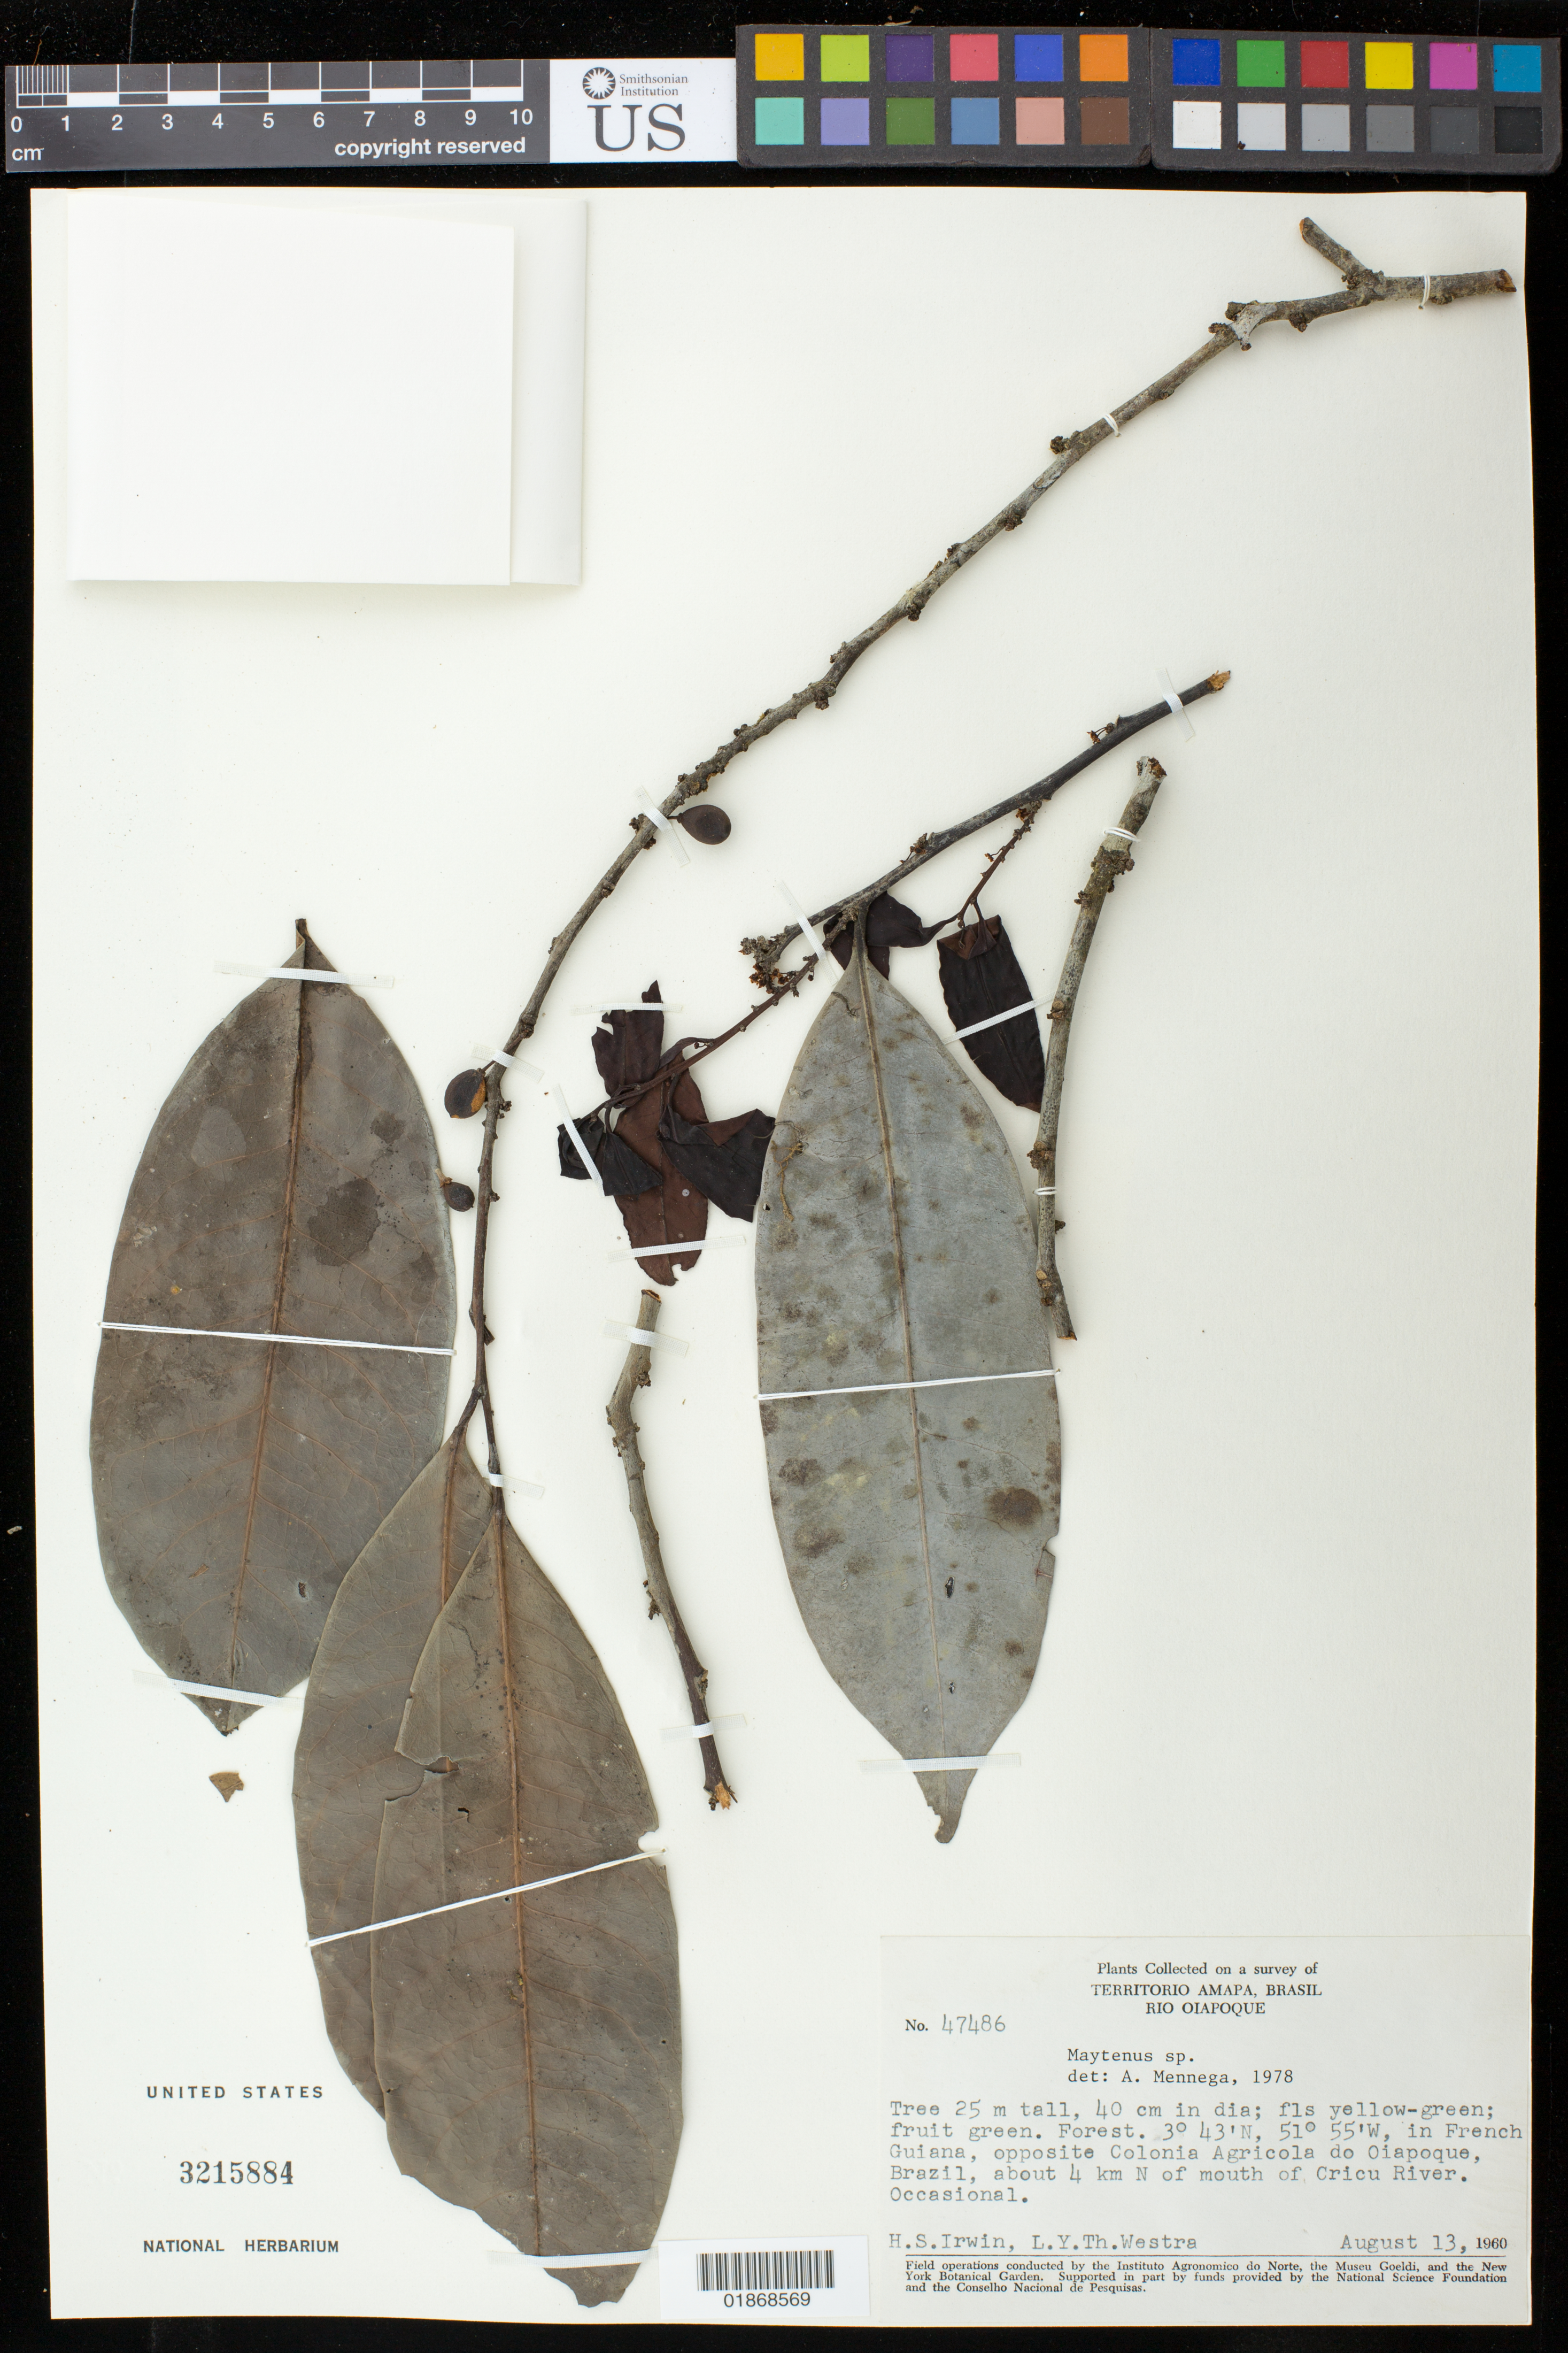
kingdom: Plantae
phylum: Tracheophyta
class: Magnoliopsida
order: Celastrales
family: Celastraceae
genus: Maytenus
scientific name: Maytenus sp.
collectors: H. Irwin & L. Y. T. Westra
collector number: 47486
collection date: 1960-08-13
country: French Guiana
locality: Opposite Colonia Agricola do Oiapoque, Brazil, about 4 km N of mouth of Cricu River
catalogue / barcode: US 3215884